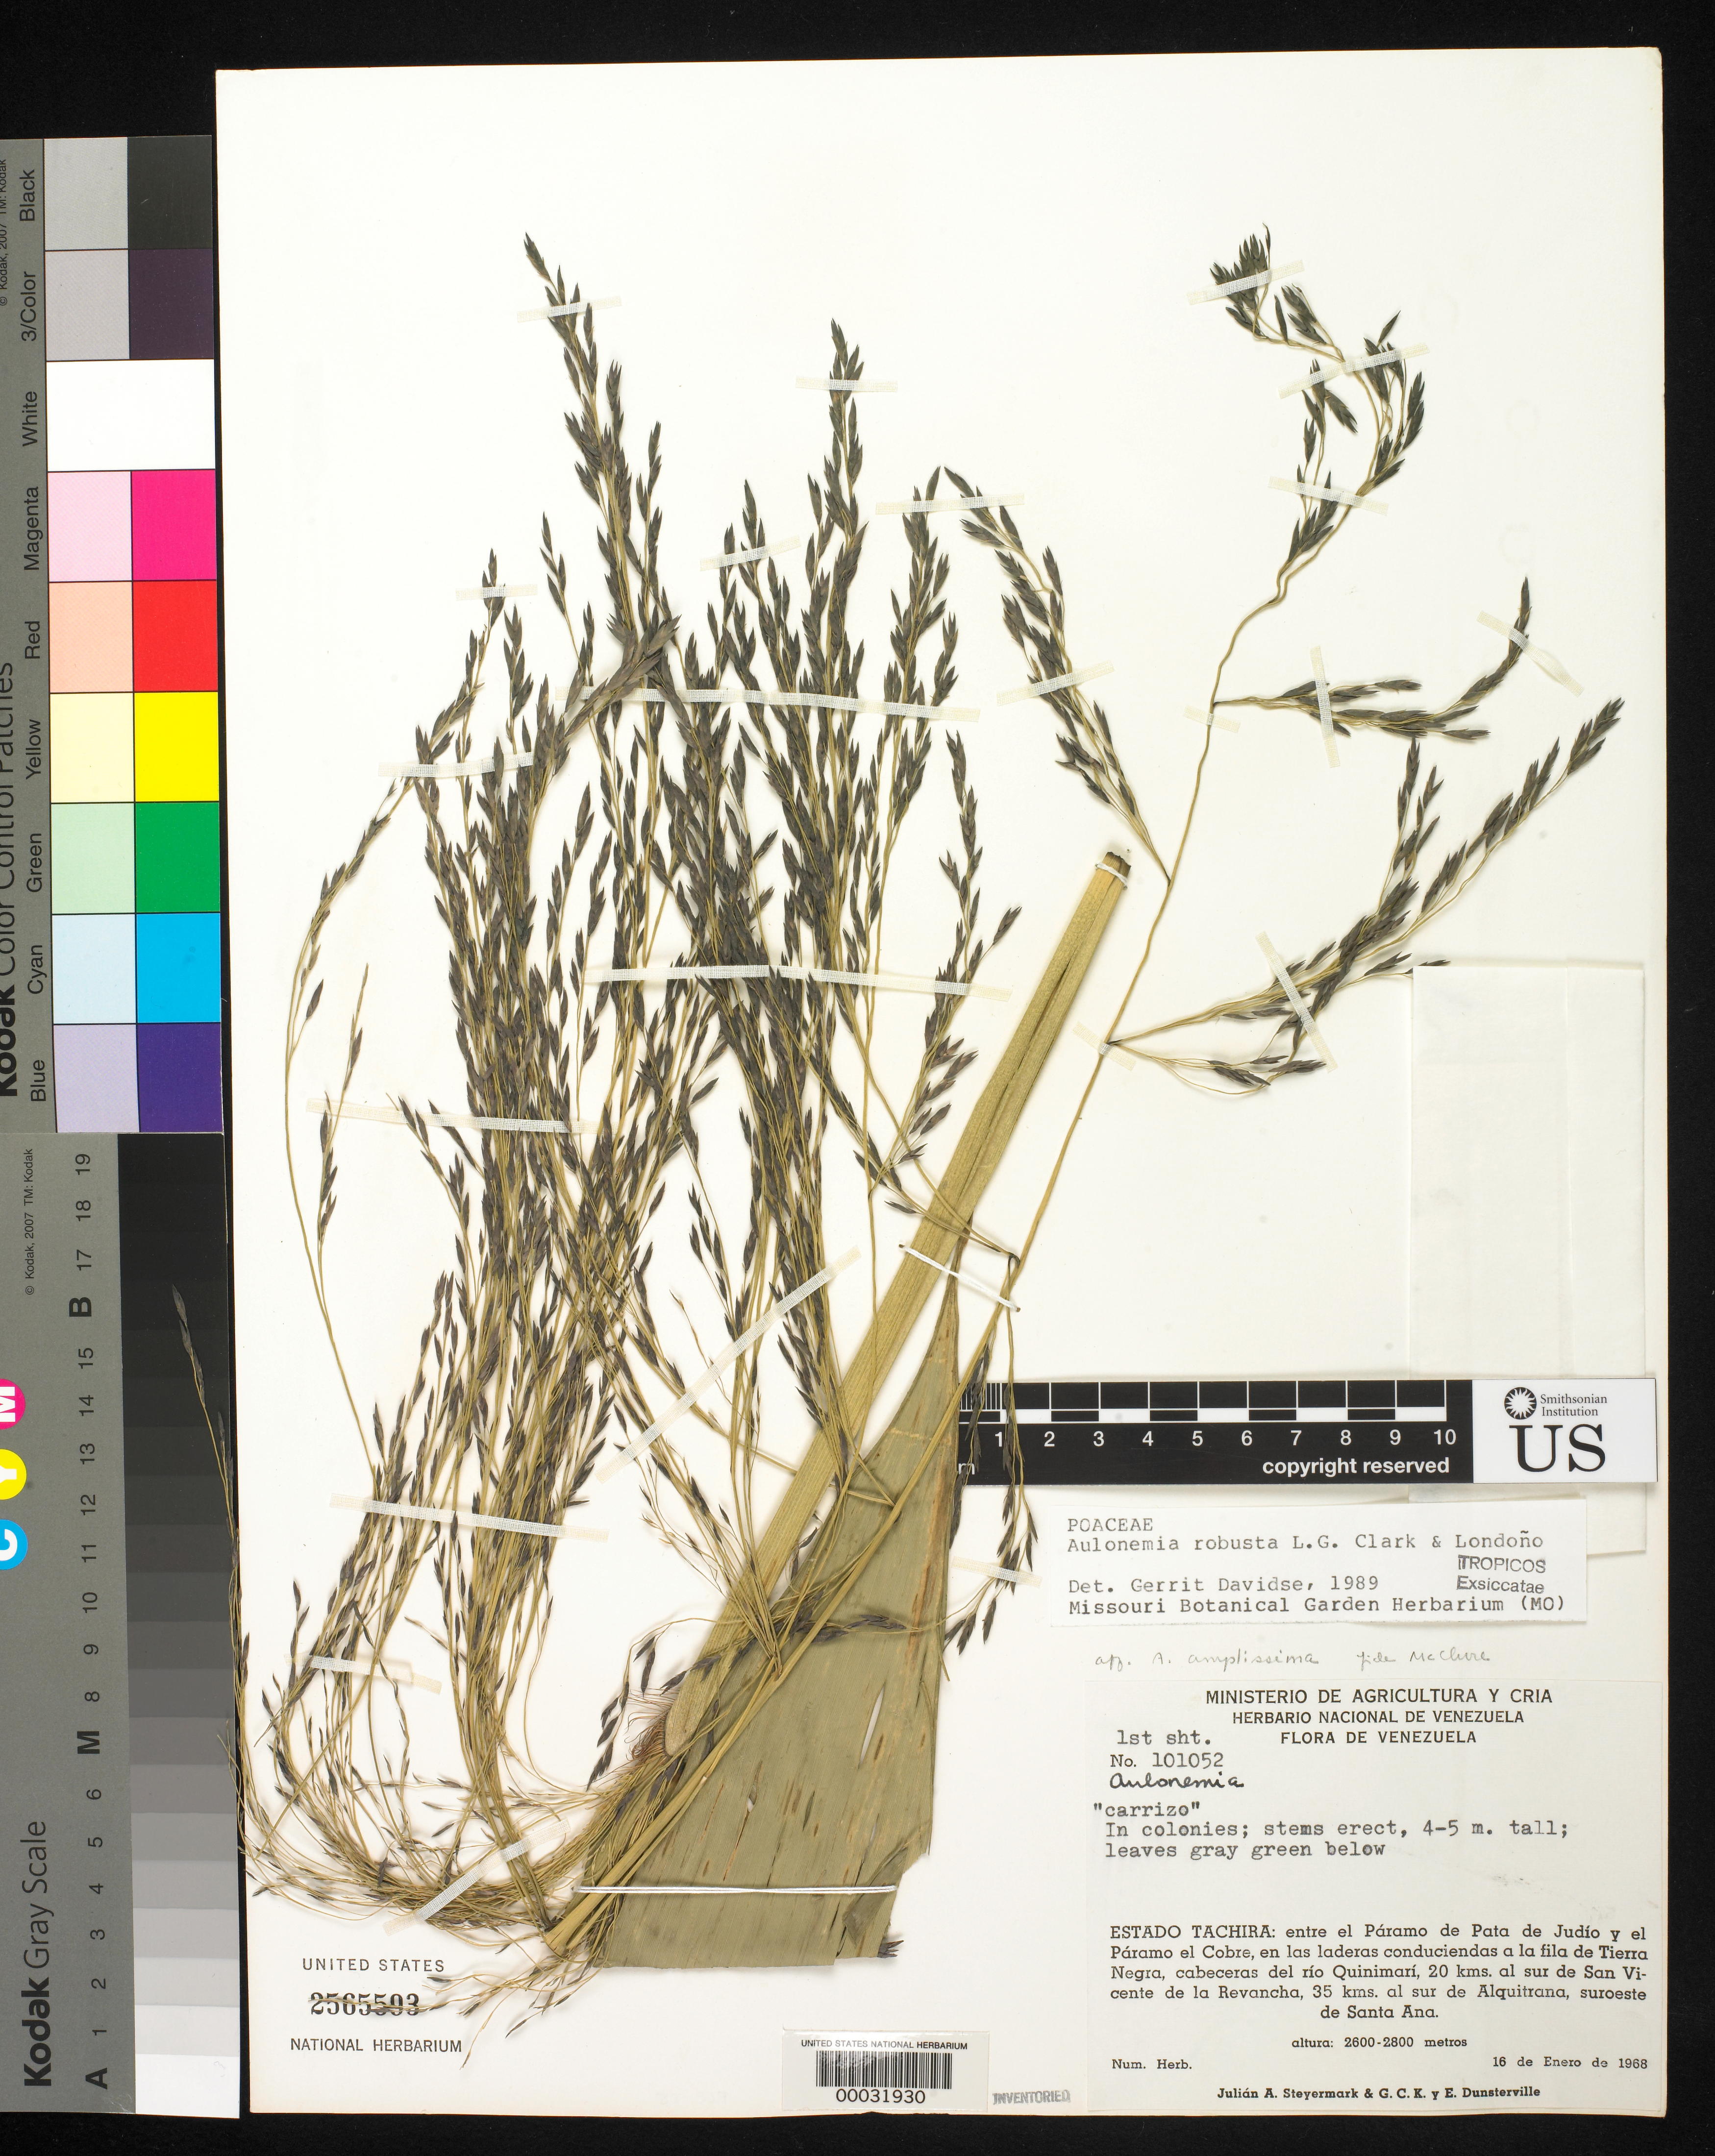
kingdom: Plantae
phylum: Tracheophyta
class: Liliopsida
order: Poales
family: Poaceae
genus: Aulonemia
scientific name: Aulonemia robusta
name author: L.G. Clark & Londoño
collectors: J. Steyermark, G. C. K. Dunsterville & E. Dunsterville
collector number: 101052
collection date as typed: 16 Jan 1968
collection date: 1968-01-16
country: Venezuela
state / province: Tachira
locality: Entre paramo de pata de judio y el paramo el cobre, en las laderas conduciendas a la fila de tierra negra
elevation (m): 2600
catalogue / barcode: US 2565593